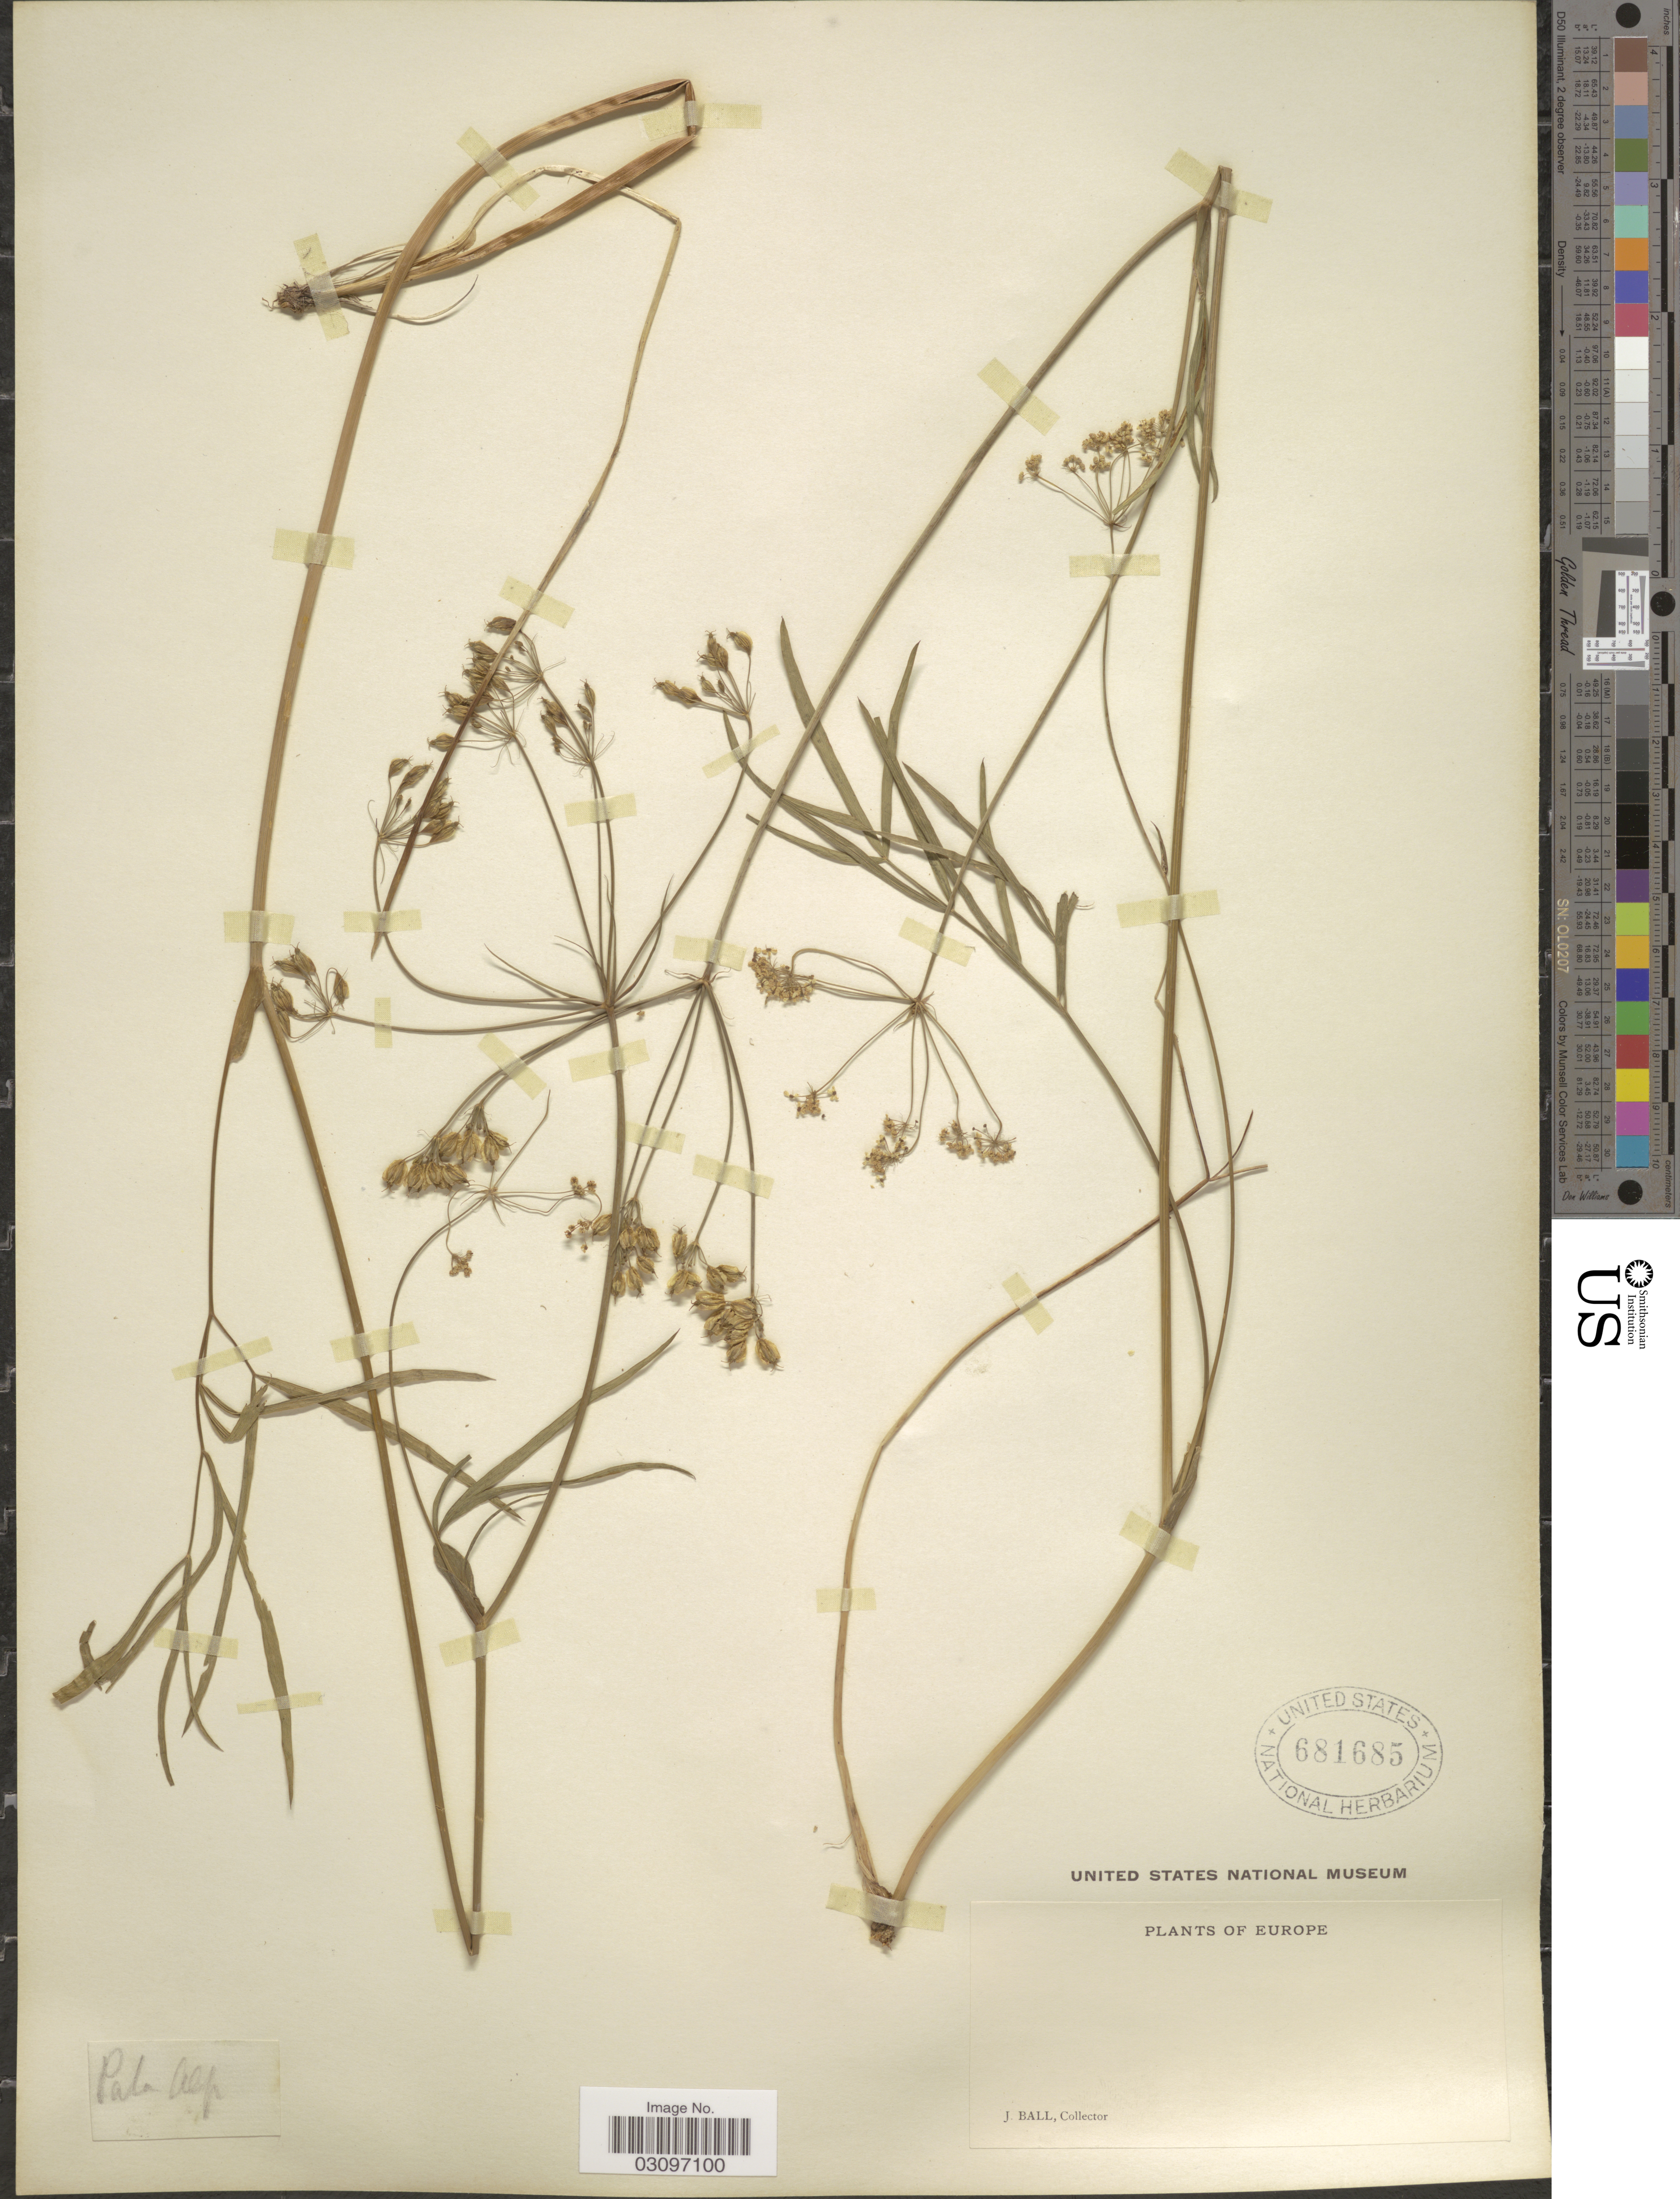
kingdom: Plantae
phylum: Tracheophyta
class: Magnoliopsida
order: Apiales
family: Apiaceae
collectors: J. Ball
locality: Europe. Pala Alp.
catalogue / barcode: US 681685